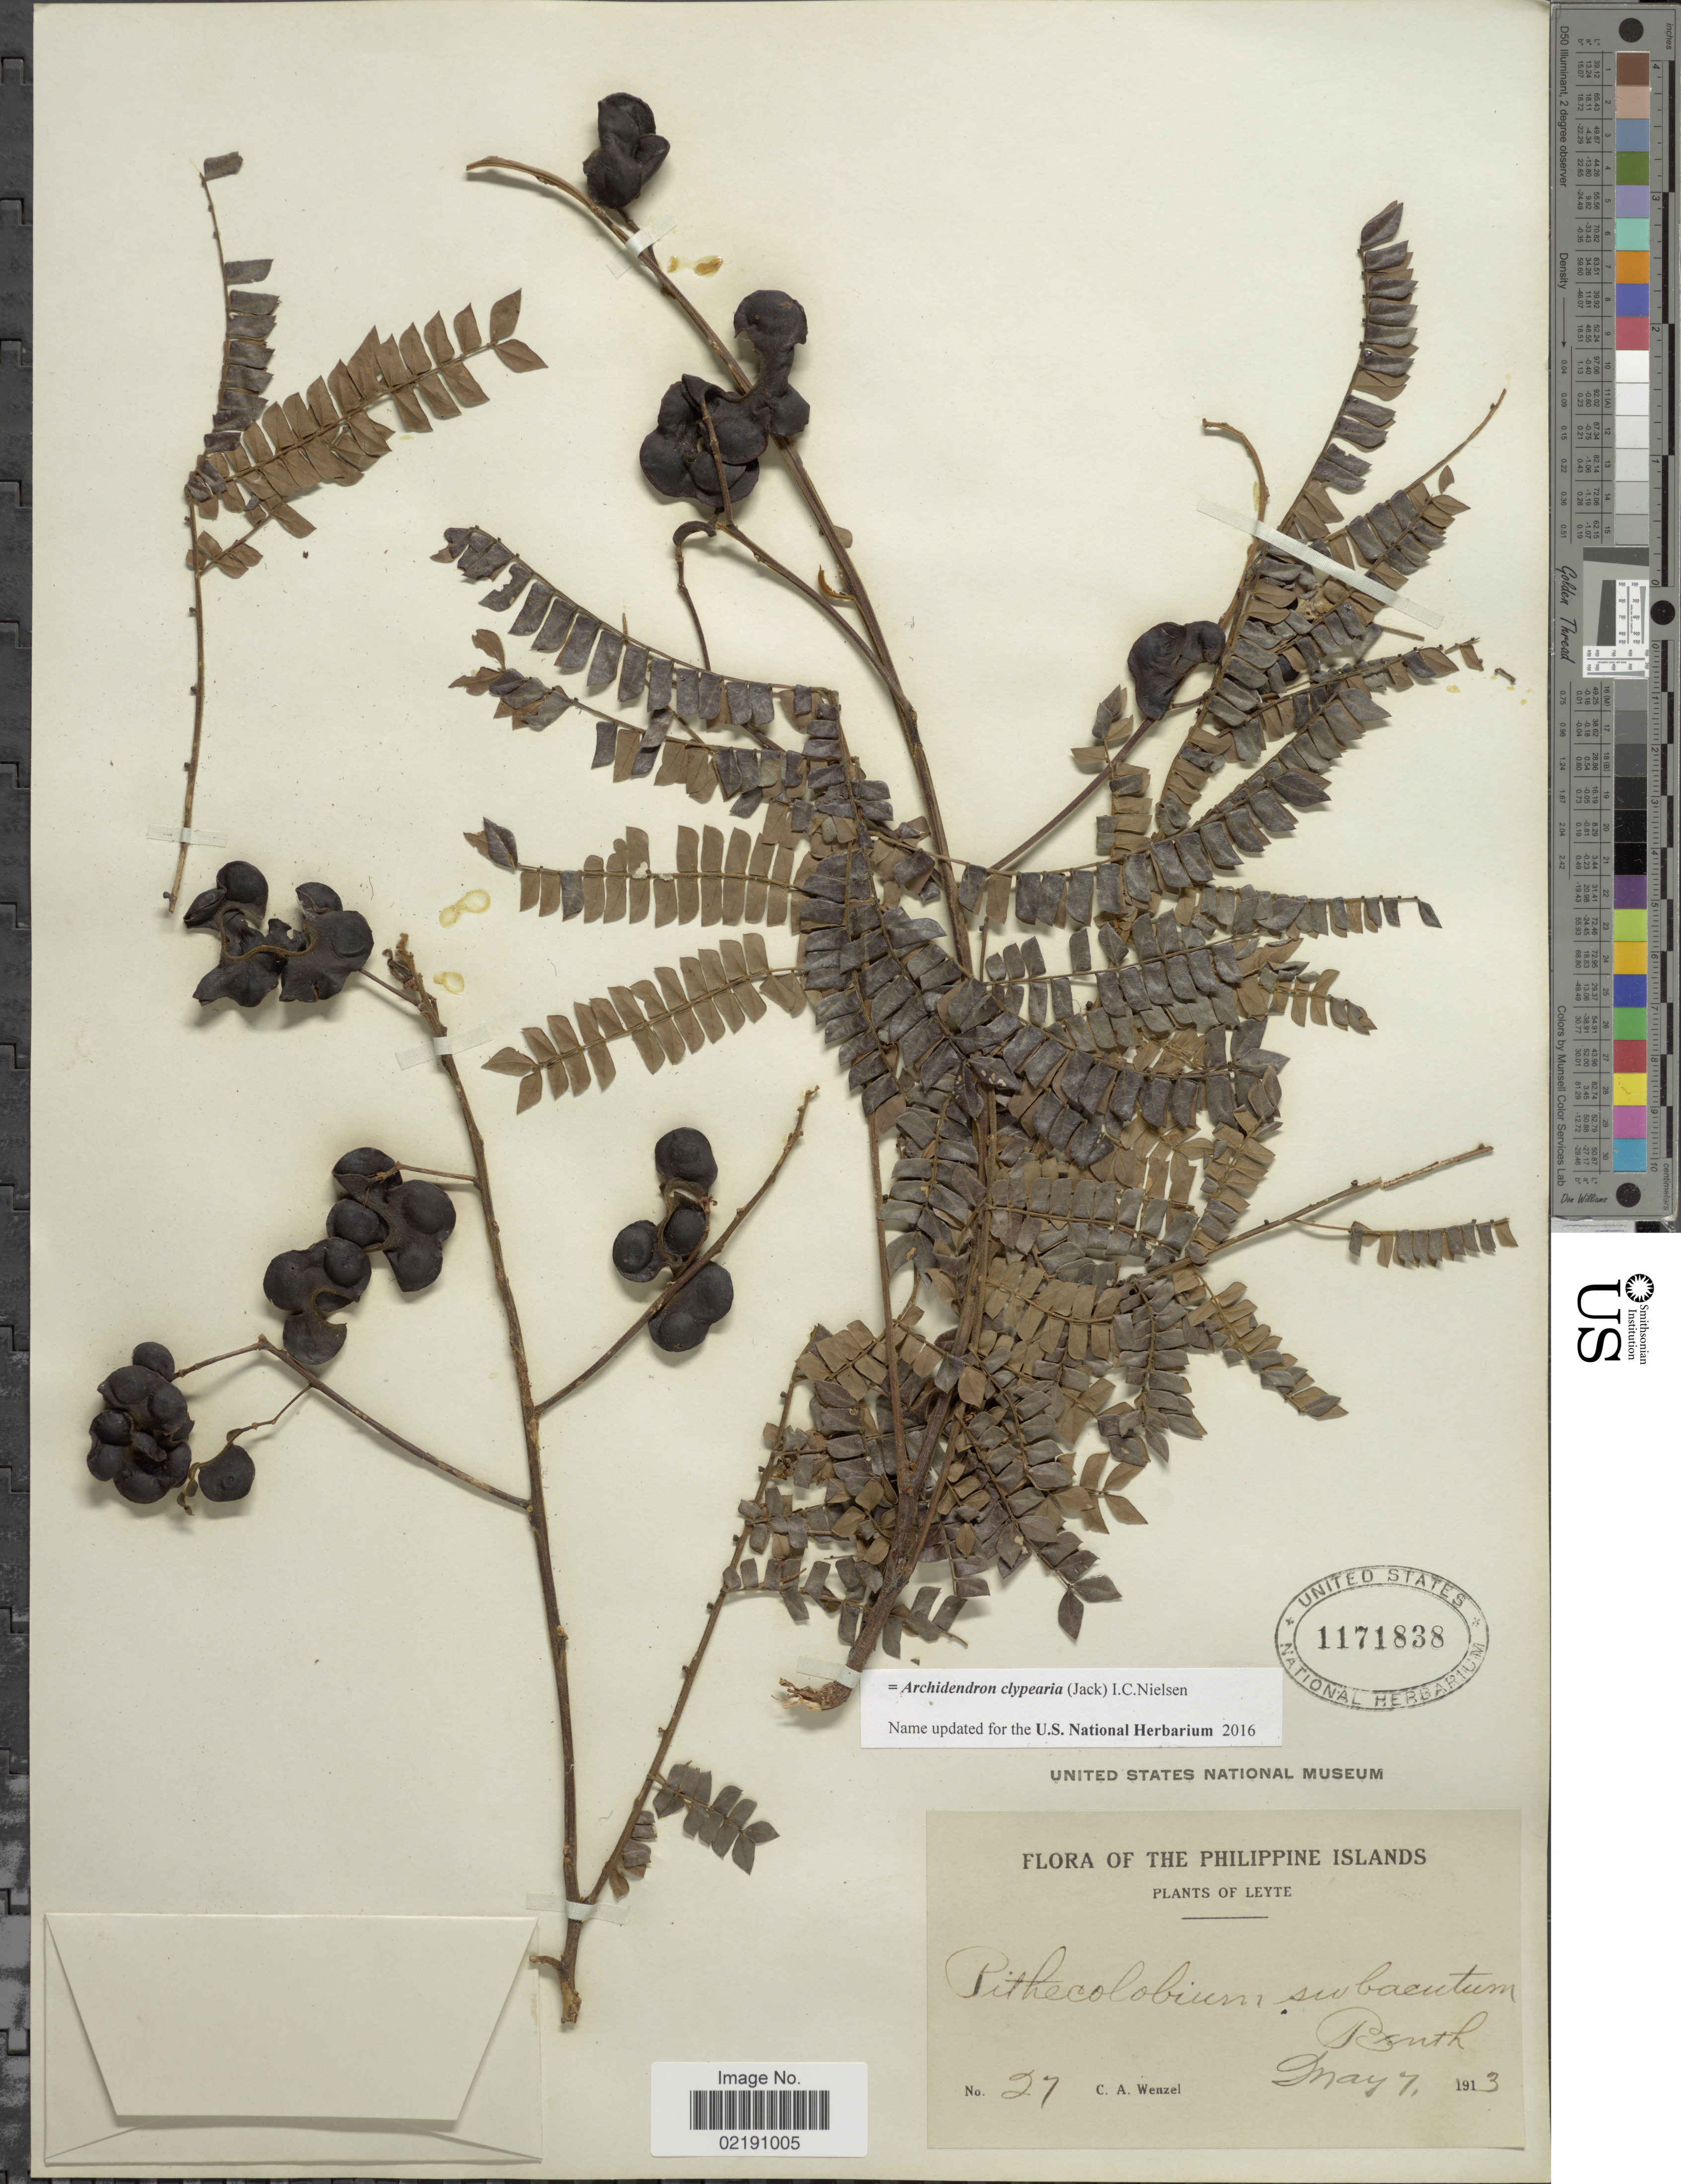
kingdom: Plantae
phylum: Tracheophyta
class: Magnoliopsida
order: Fabales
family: Fabaceae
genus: Archidendron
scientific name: Archidendron clypearia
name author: (Jack) I.C. Nielsen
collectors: C. Wenzel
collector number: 27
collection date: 1913-05-07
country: Philippines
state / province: Eastern Visayas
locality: Philippine Islands. Leyte.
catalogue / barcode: US 1171838